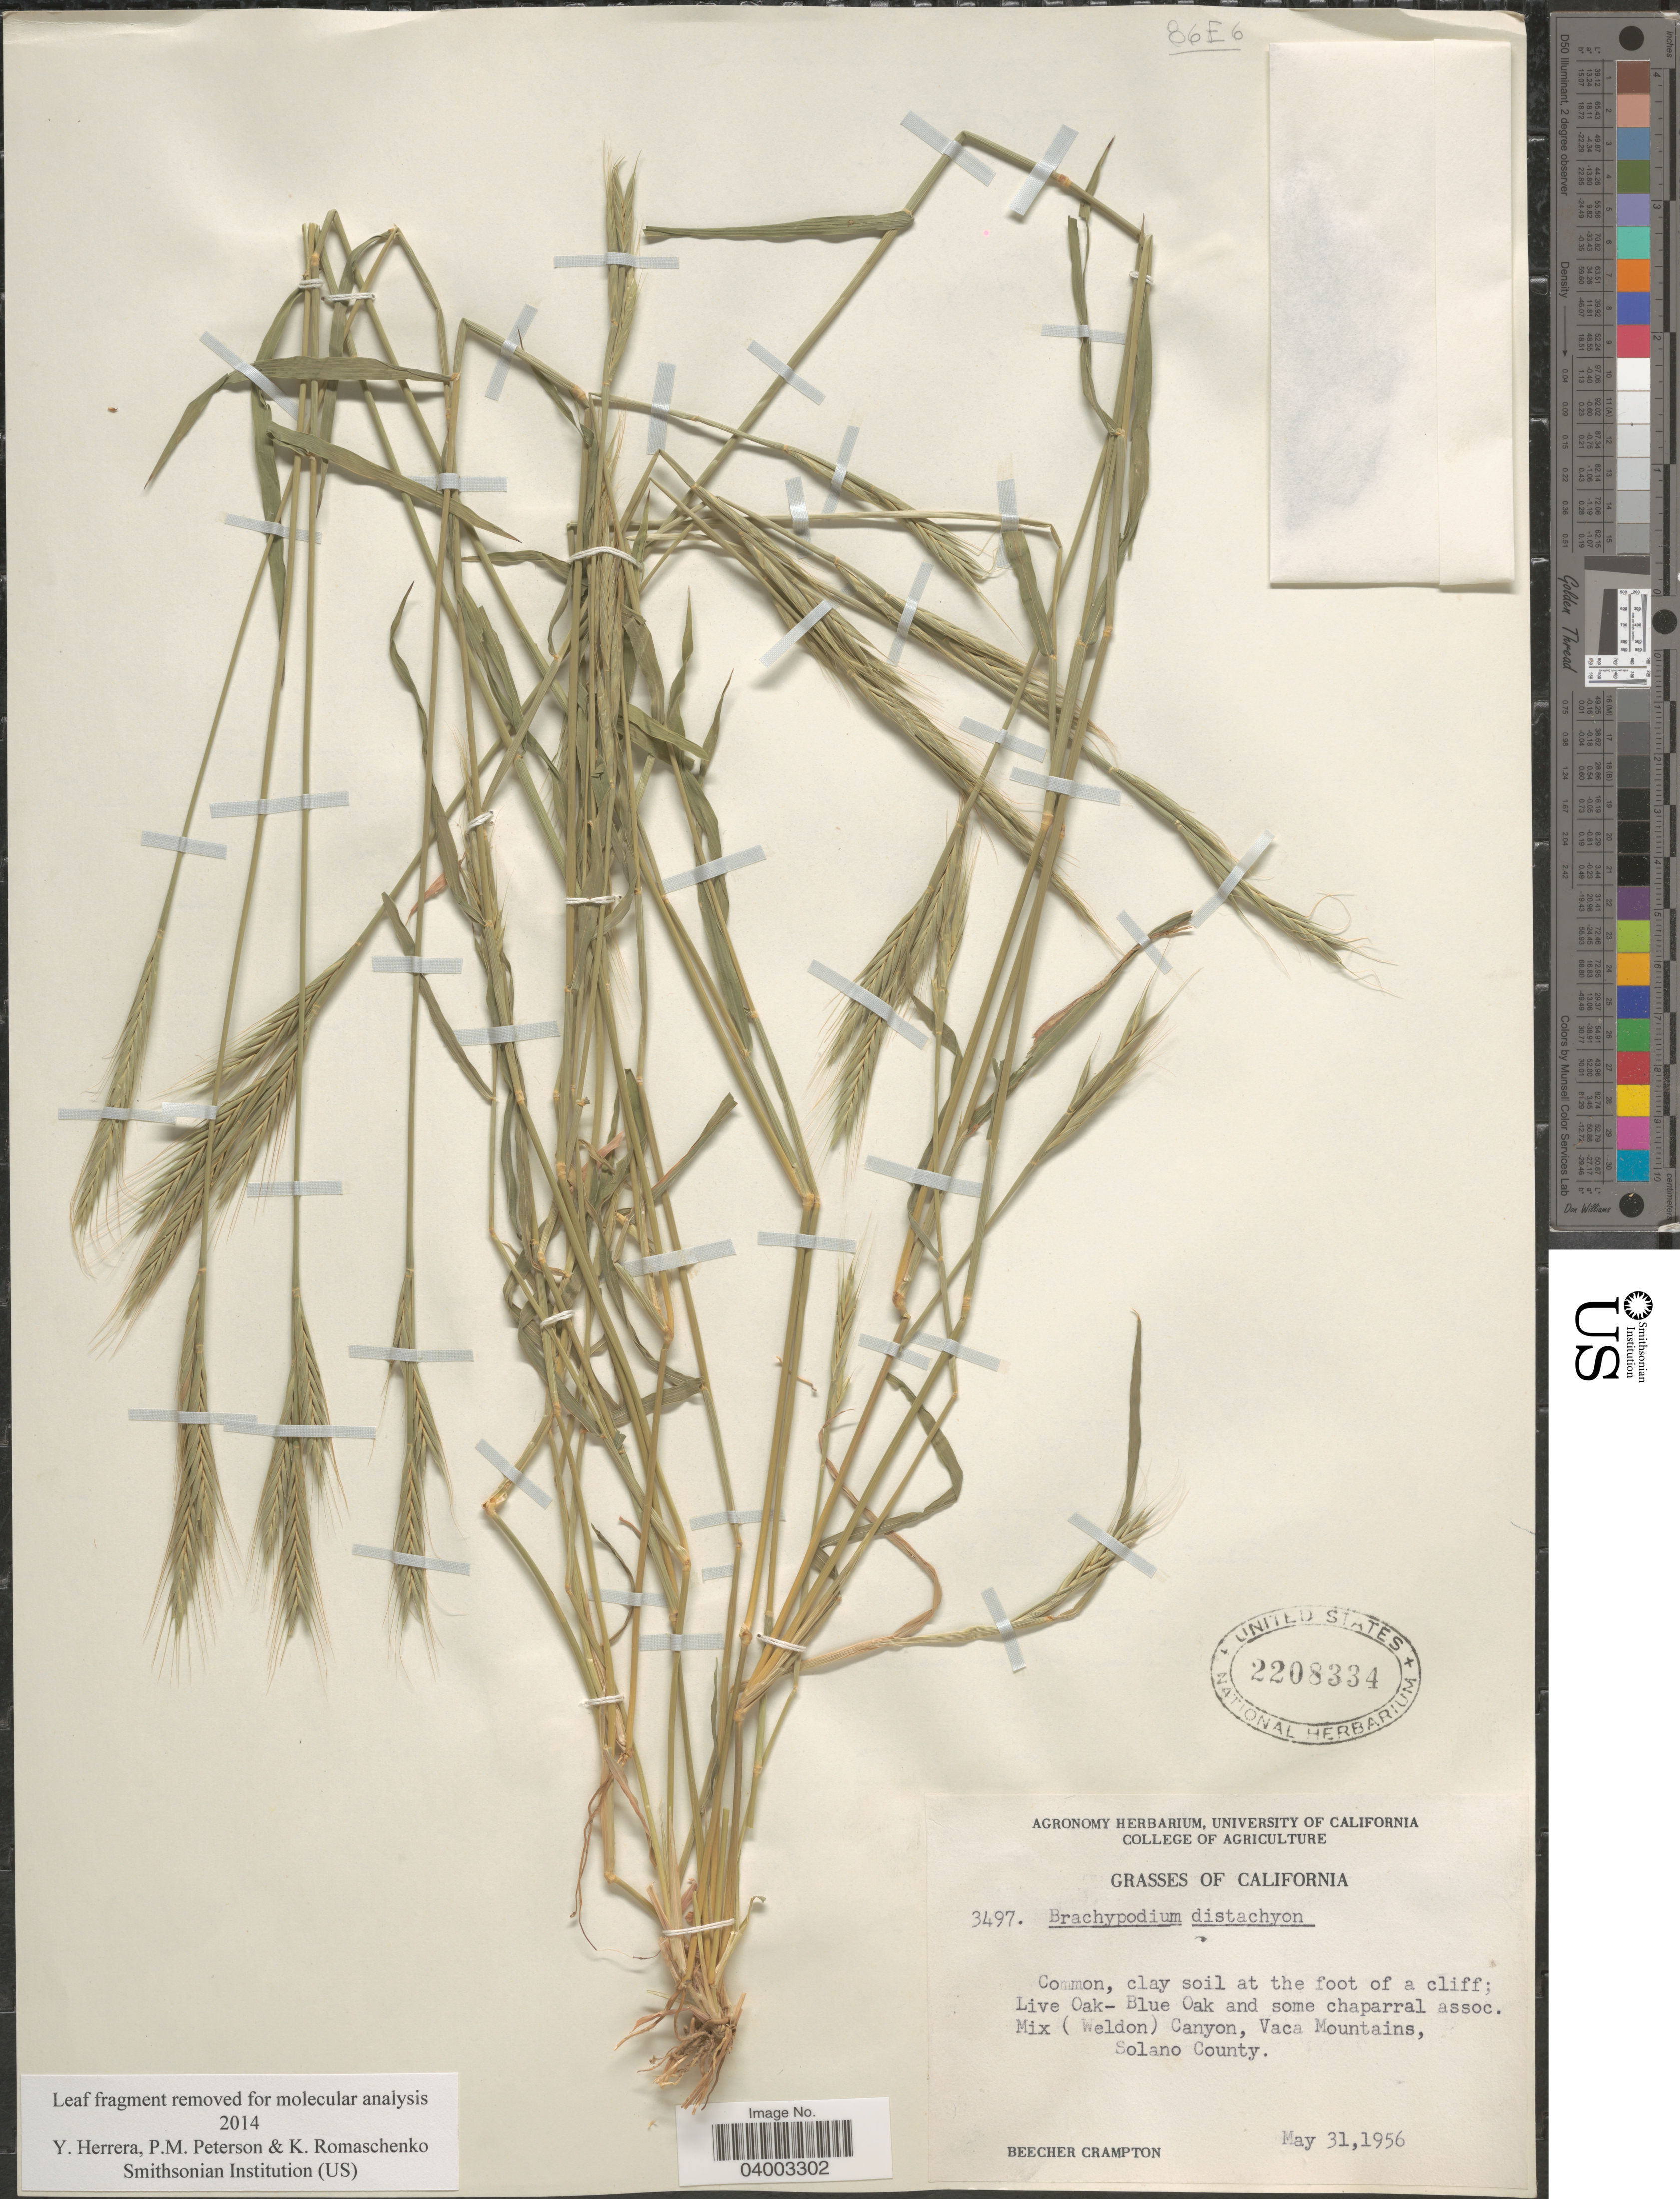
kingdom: Plantae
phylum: Tracheophyta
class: Liliopsida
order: Poales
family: Poaceae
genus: Brachypodium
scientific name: Brachypodium distachyon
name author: (L.) P. Beauv.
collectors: B. Crampton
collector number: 3497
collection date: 1956-05-31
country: United States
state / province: California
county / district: Solano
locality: At the foot of a cliff; Live Oak- Blue Oak and some chaparral assoc. Mix (Weldon) Canyon, Vaca Mountains, Solano County.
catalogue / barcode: US 2208334